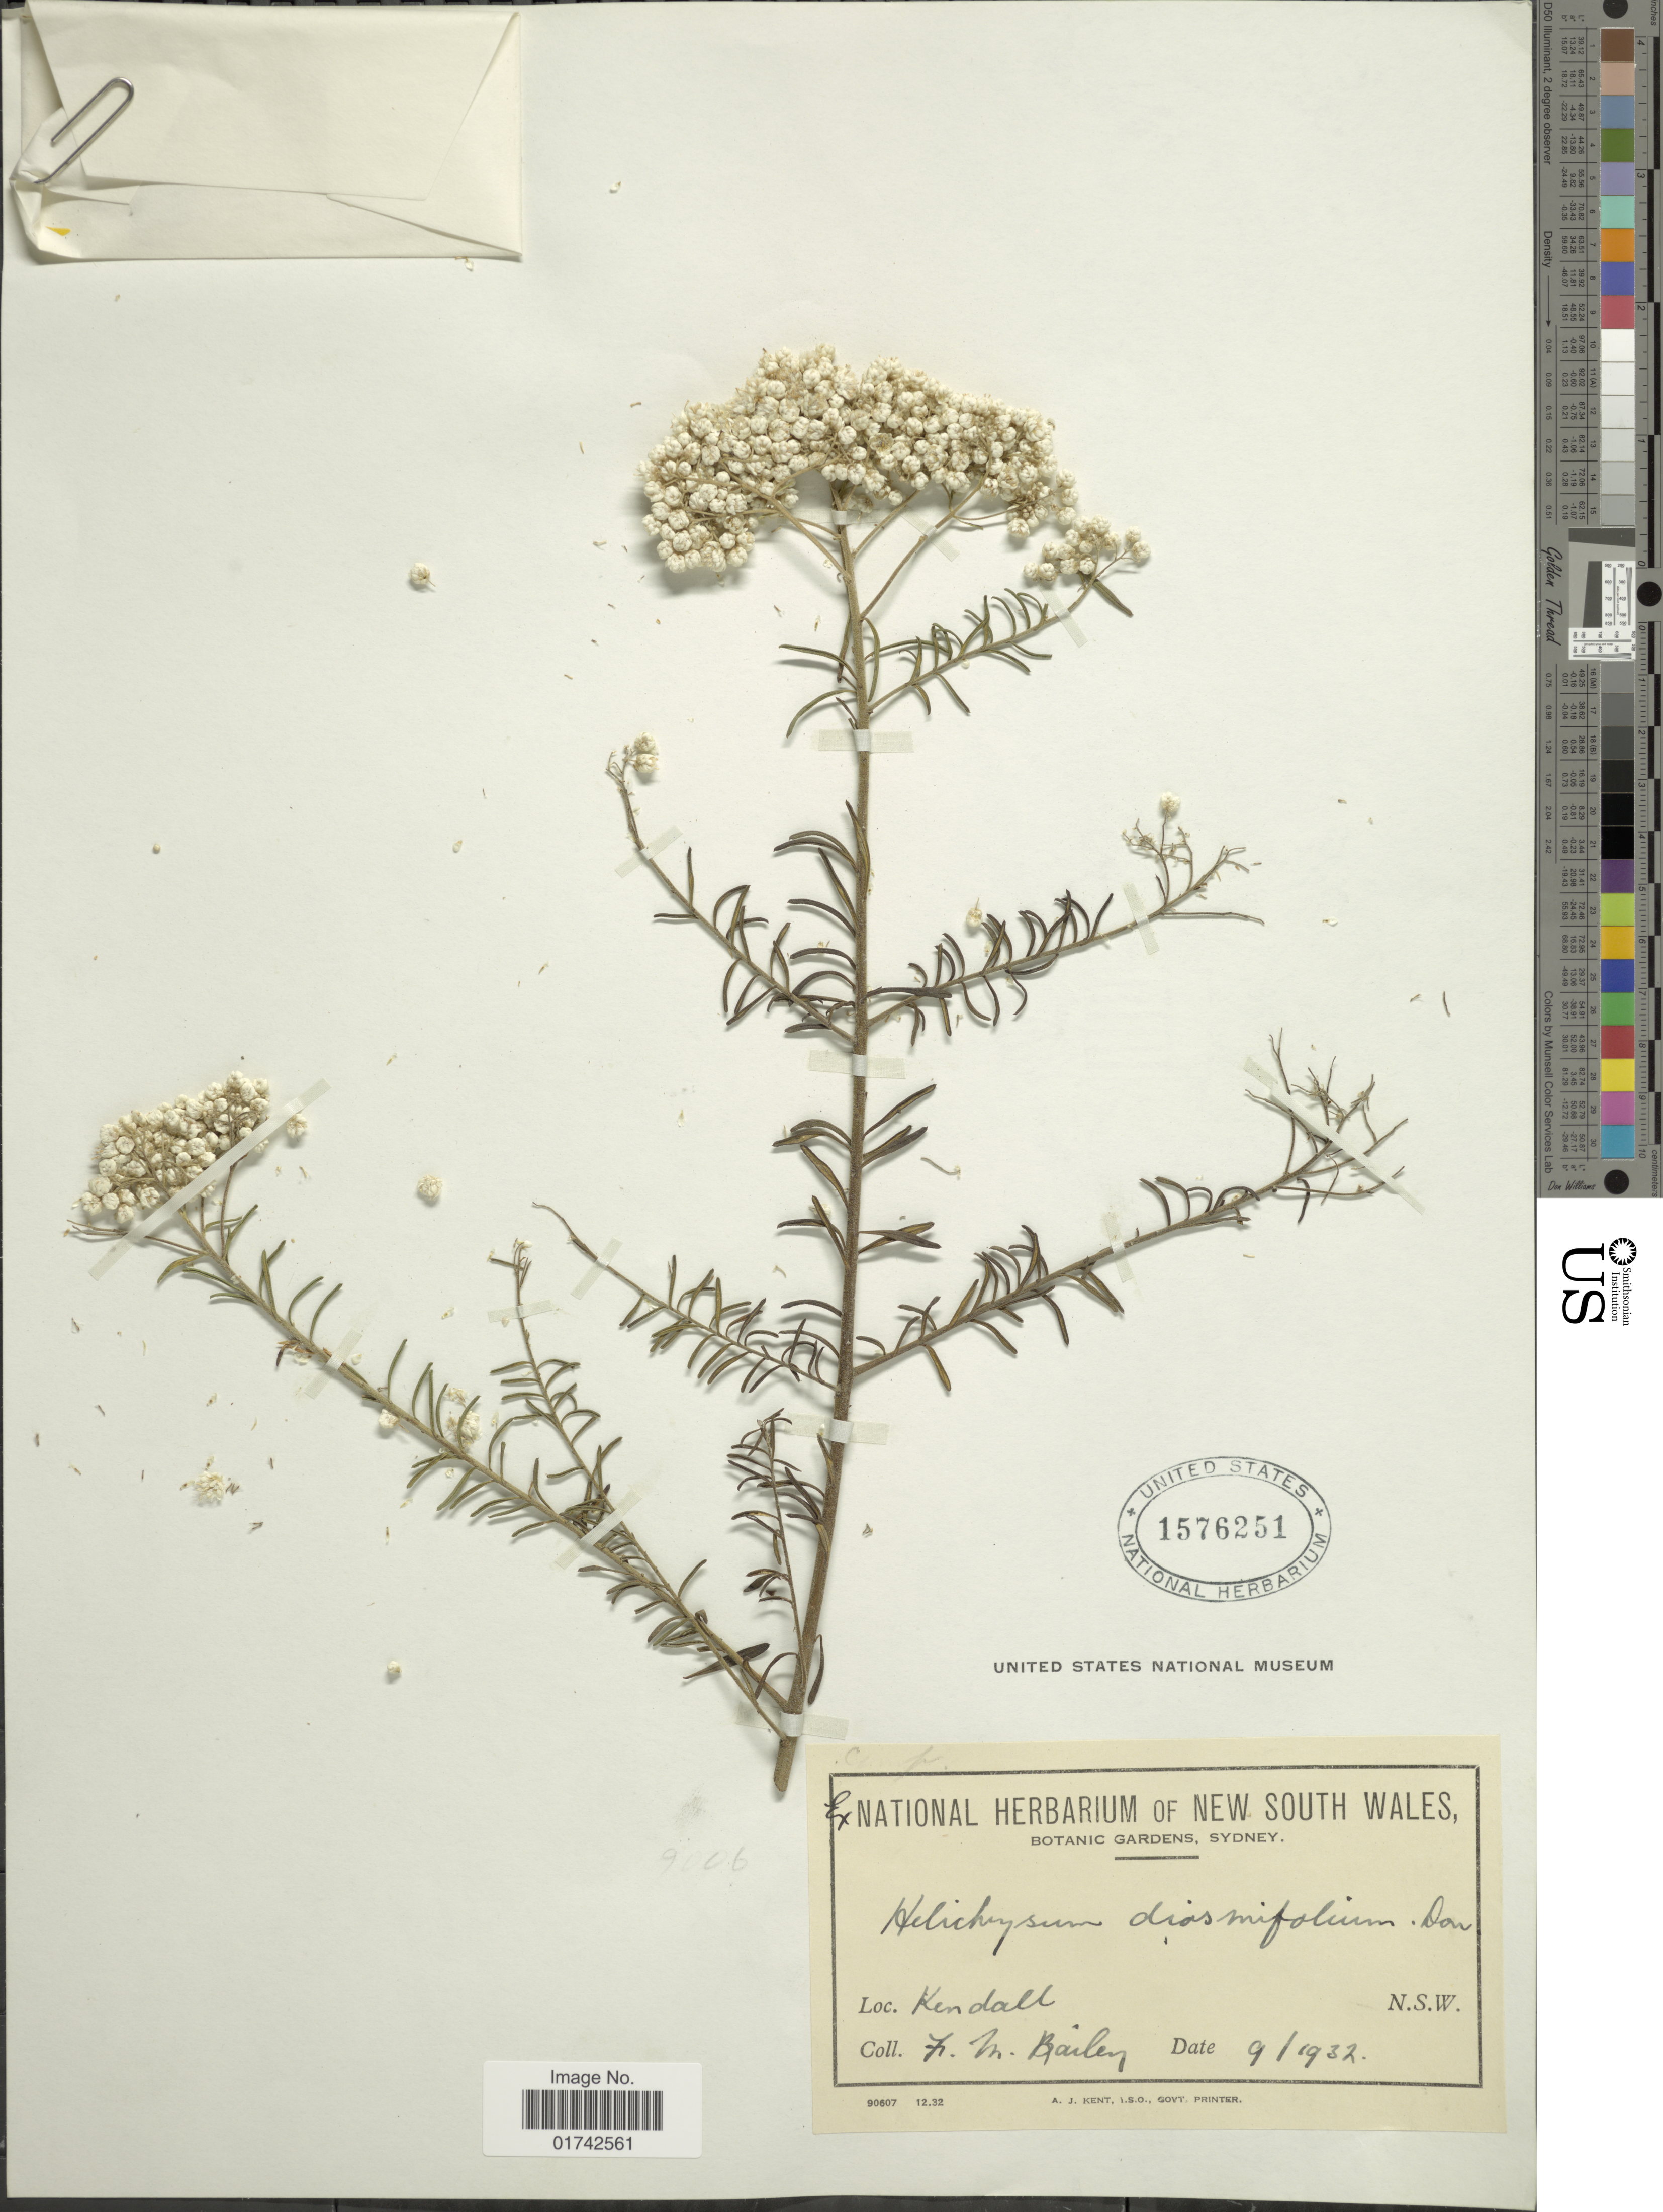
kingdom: Plantae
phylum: Tracheophyta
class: Magnoliopsida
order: Asterales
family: Asteraceae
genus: Helichrysum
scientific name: Helichrysum diosmifolium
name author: Sweet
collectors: F. M. Bailey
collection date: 1932-09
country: Australia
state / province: New South Wales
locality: Kendall. N.S.W.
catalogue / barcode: US 1576251